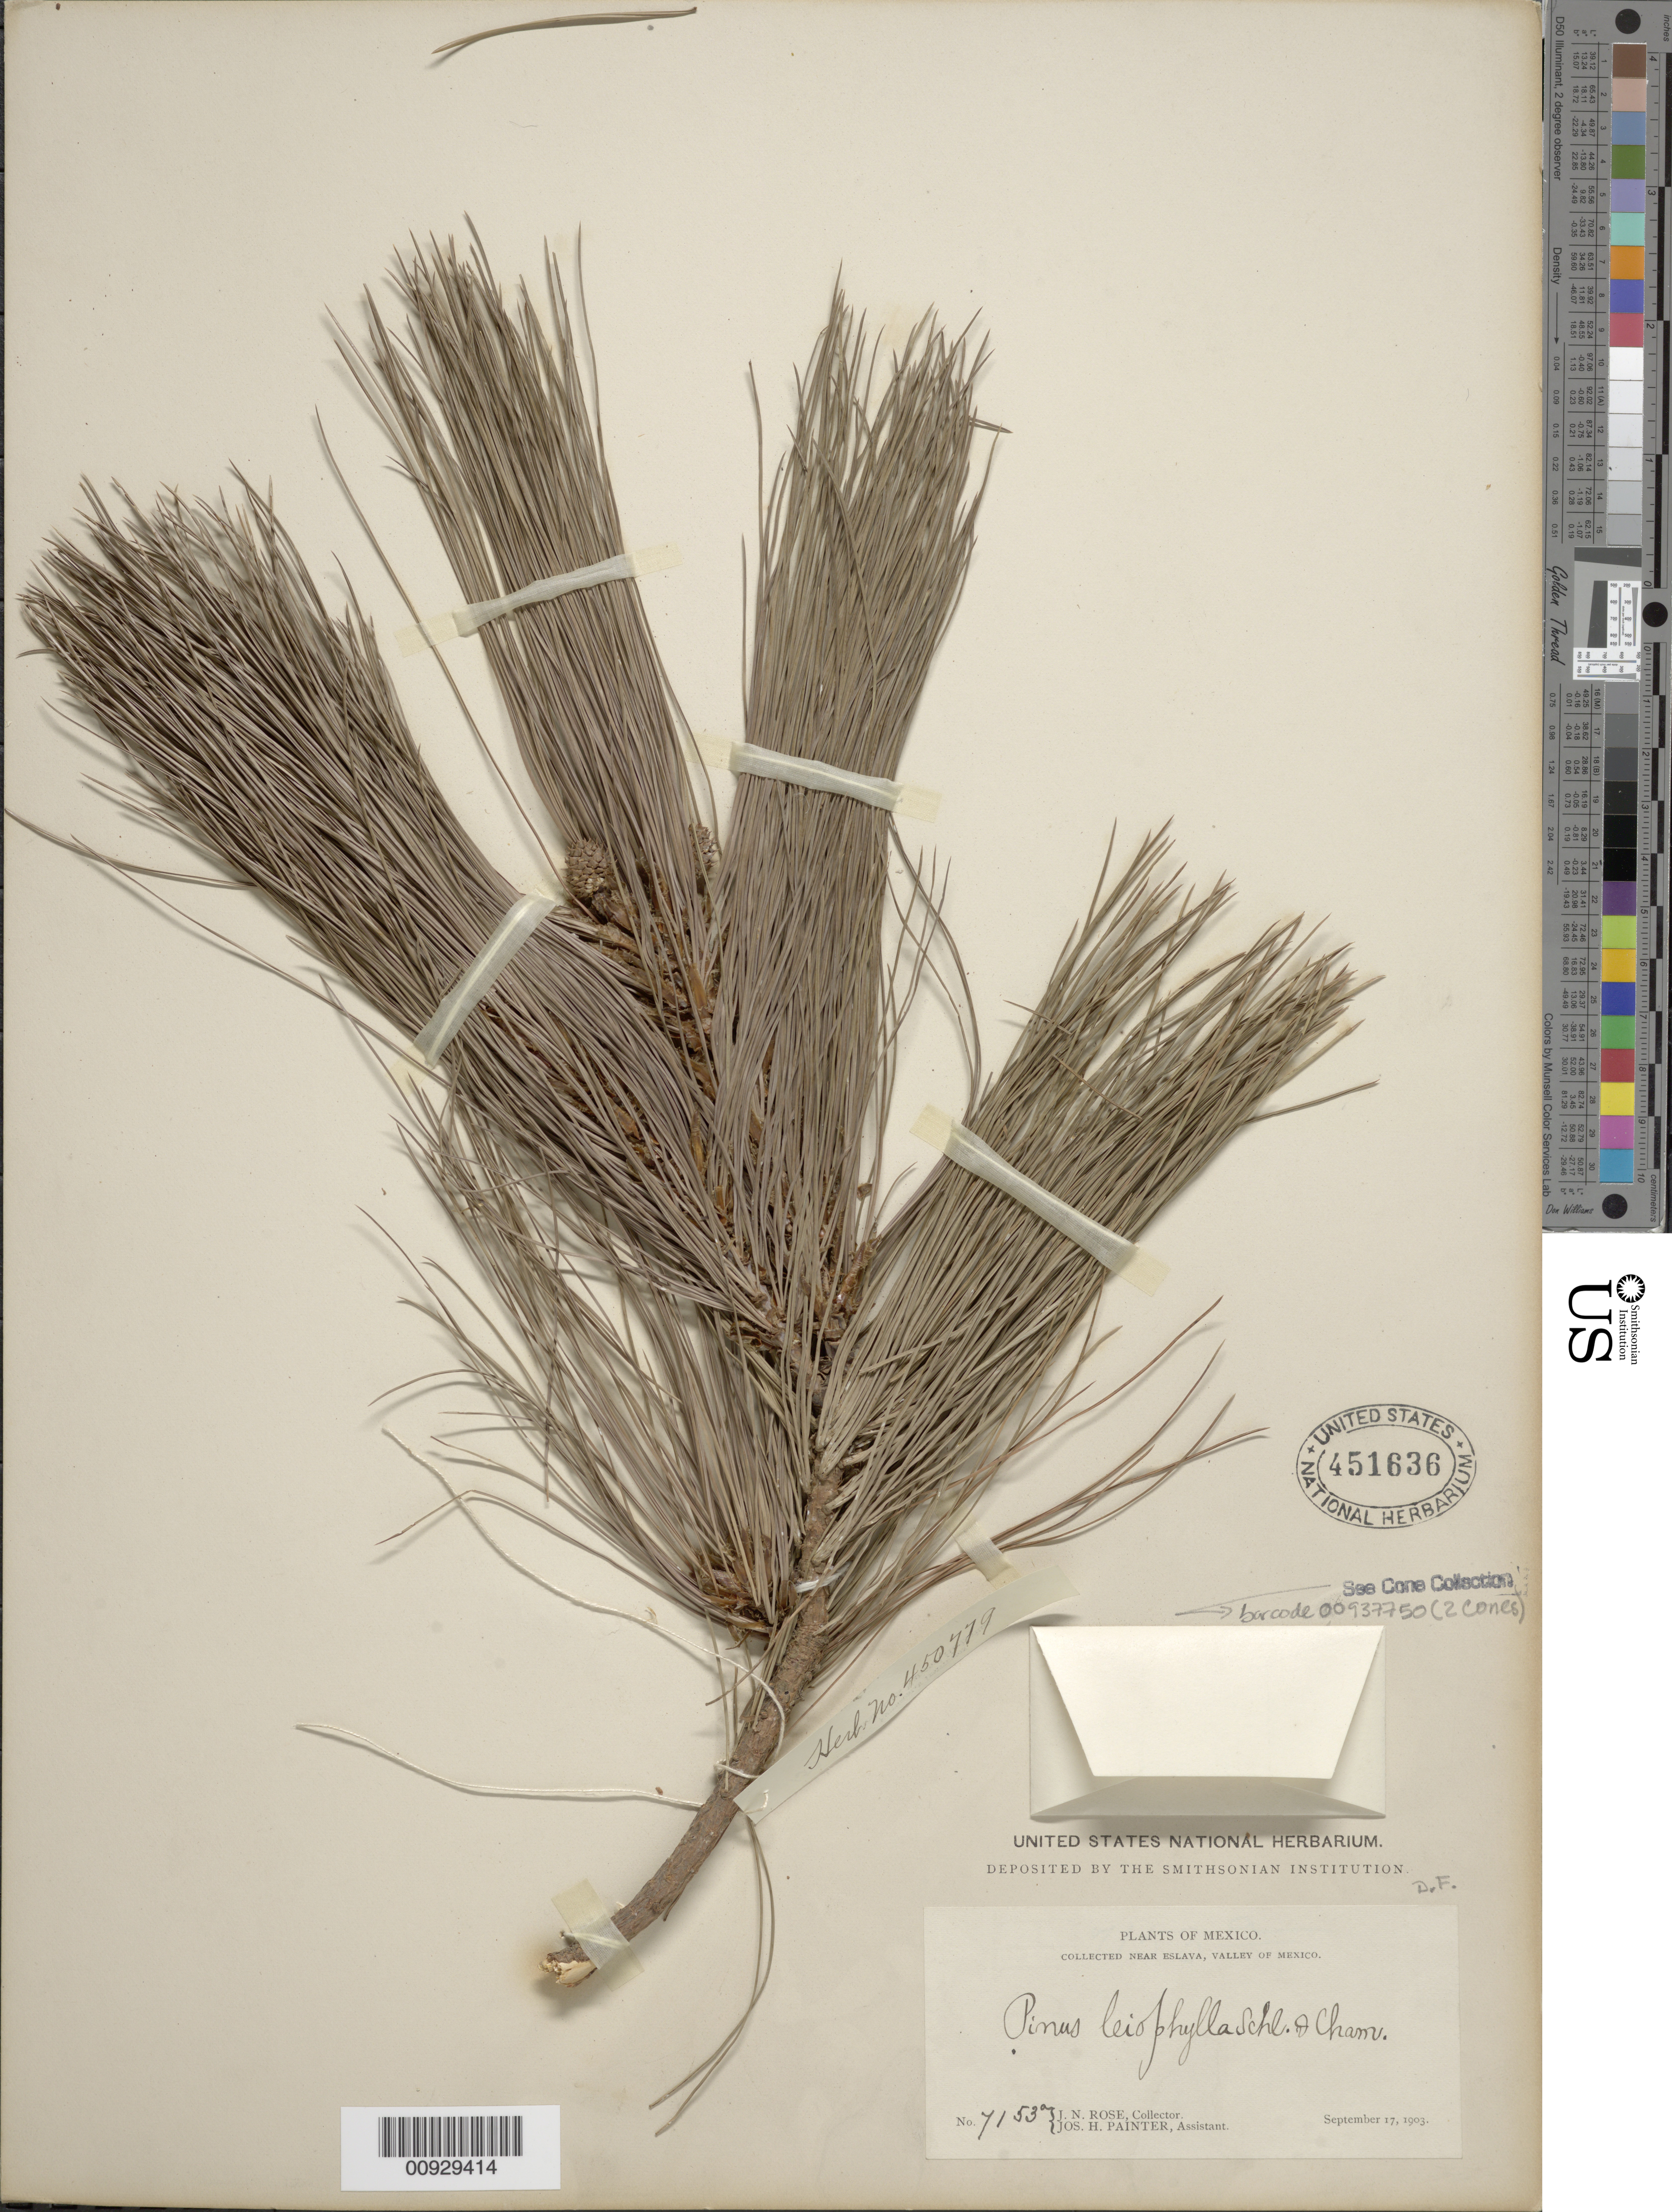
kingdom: Plantae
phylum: Tracheophyta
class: Pinopsida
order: Pinales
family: Pinaceae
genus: Pinus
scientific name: Pinus leiophylla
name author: Schiede ex Schltdl. & Cham.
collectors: J. N. Rose & J. H. Painter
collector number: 7153 a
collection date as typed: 17 Sep 1903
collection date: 1903-09-17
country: Mexico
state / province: Distrito Federal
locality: Near Eslava, Valley of Mexico.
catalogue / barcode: US 451636